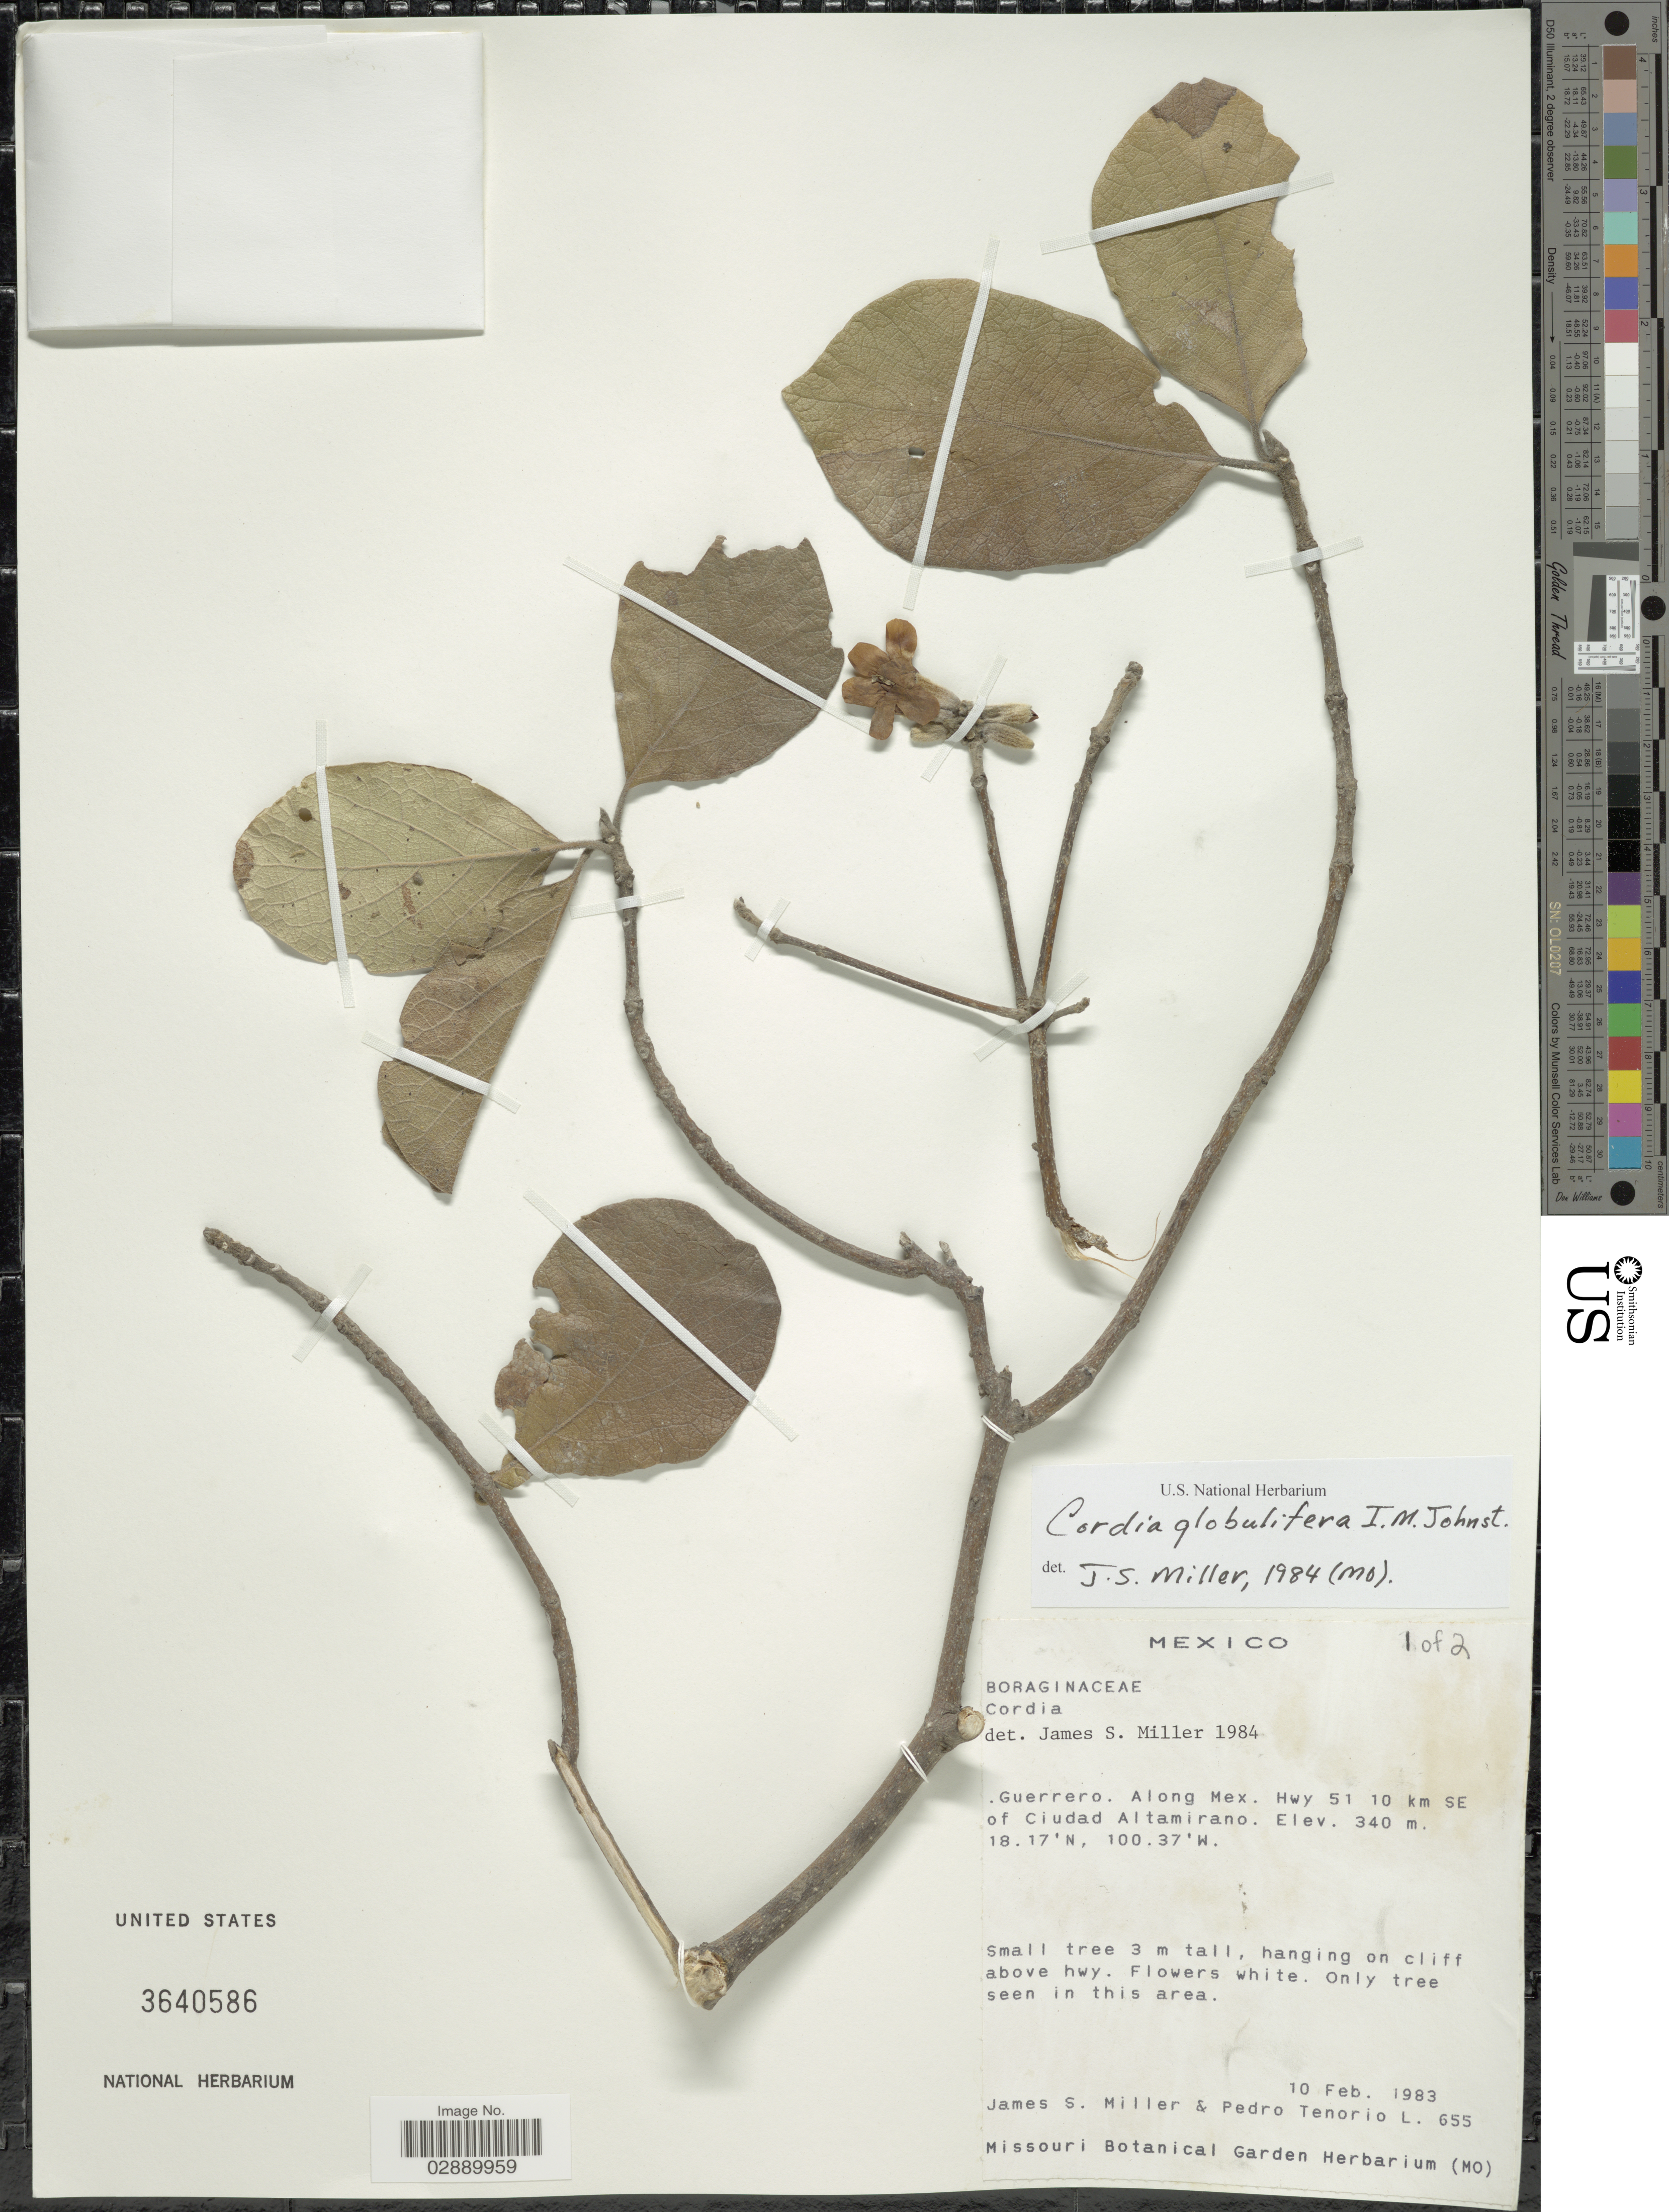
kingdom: Plantae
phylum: Tracheophyta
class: Magnoliopsida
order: Boraginales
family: Cordiaceae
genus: Cordia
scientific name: Cordia globulifera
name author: I.M. Johnst.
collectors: J. S. Miller & P. Tenorio L.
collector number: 655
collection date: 1983-02-10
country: Mexico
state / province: Guerrero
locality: Along Mex. Hwy 51 10 km SE of Ciudad Altamirano.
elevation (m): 340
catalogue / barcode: US 3640586